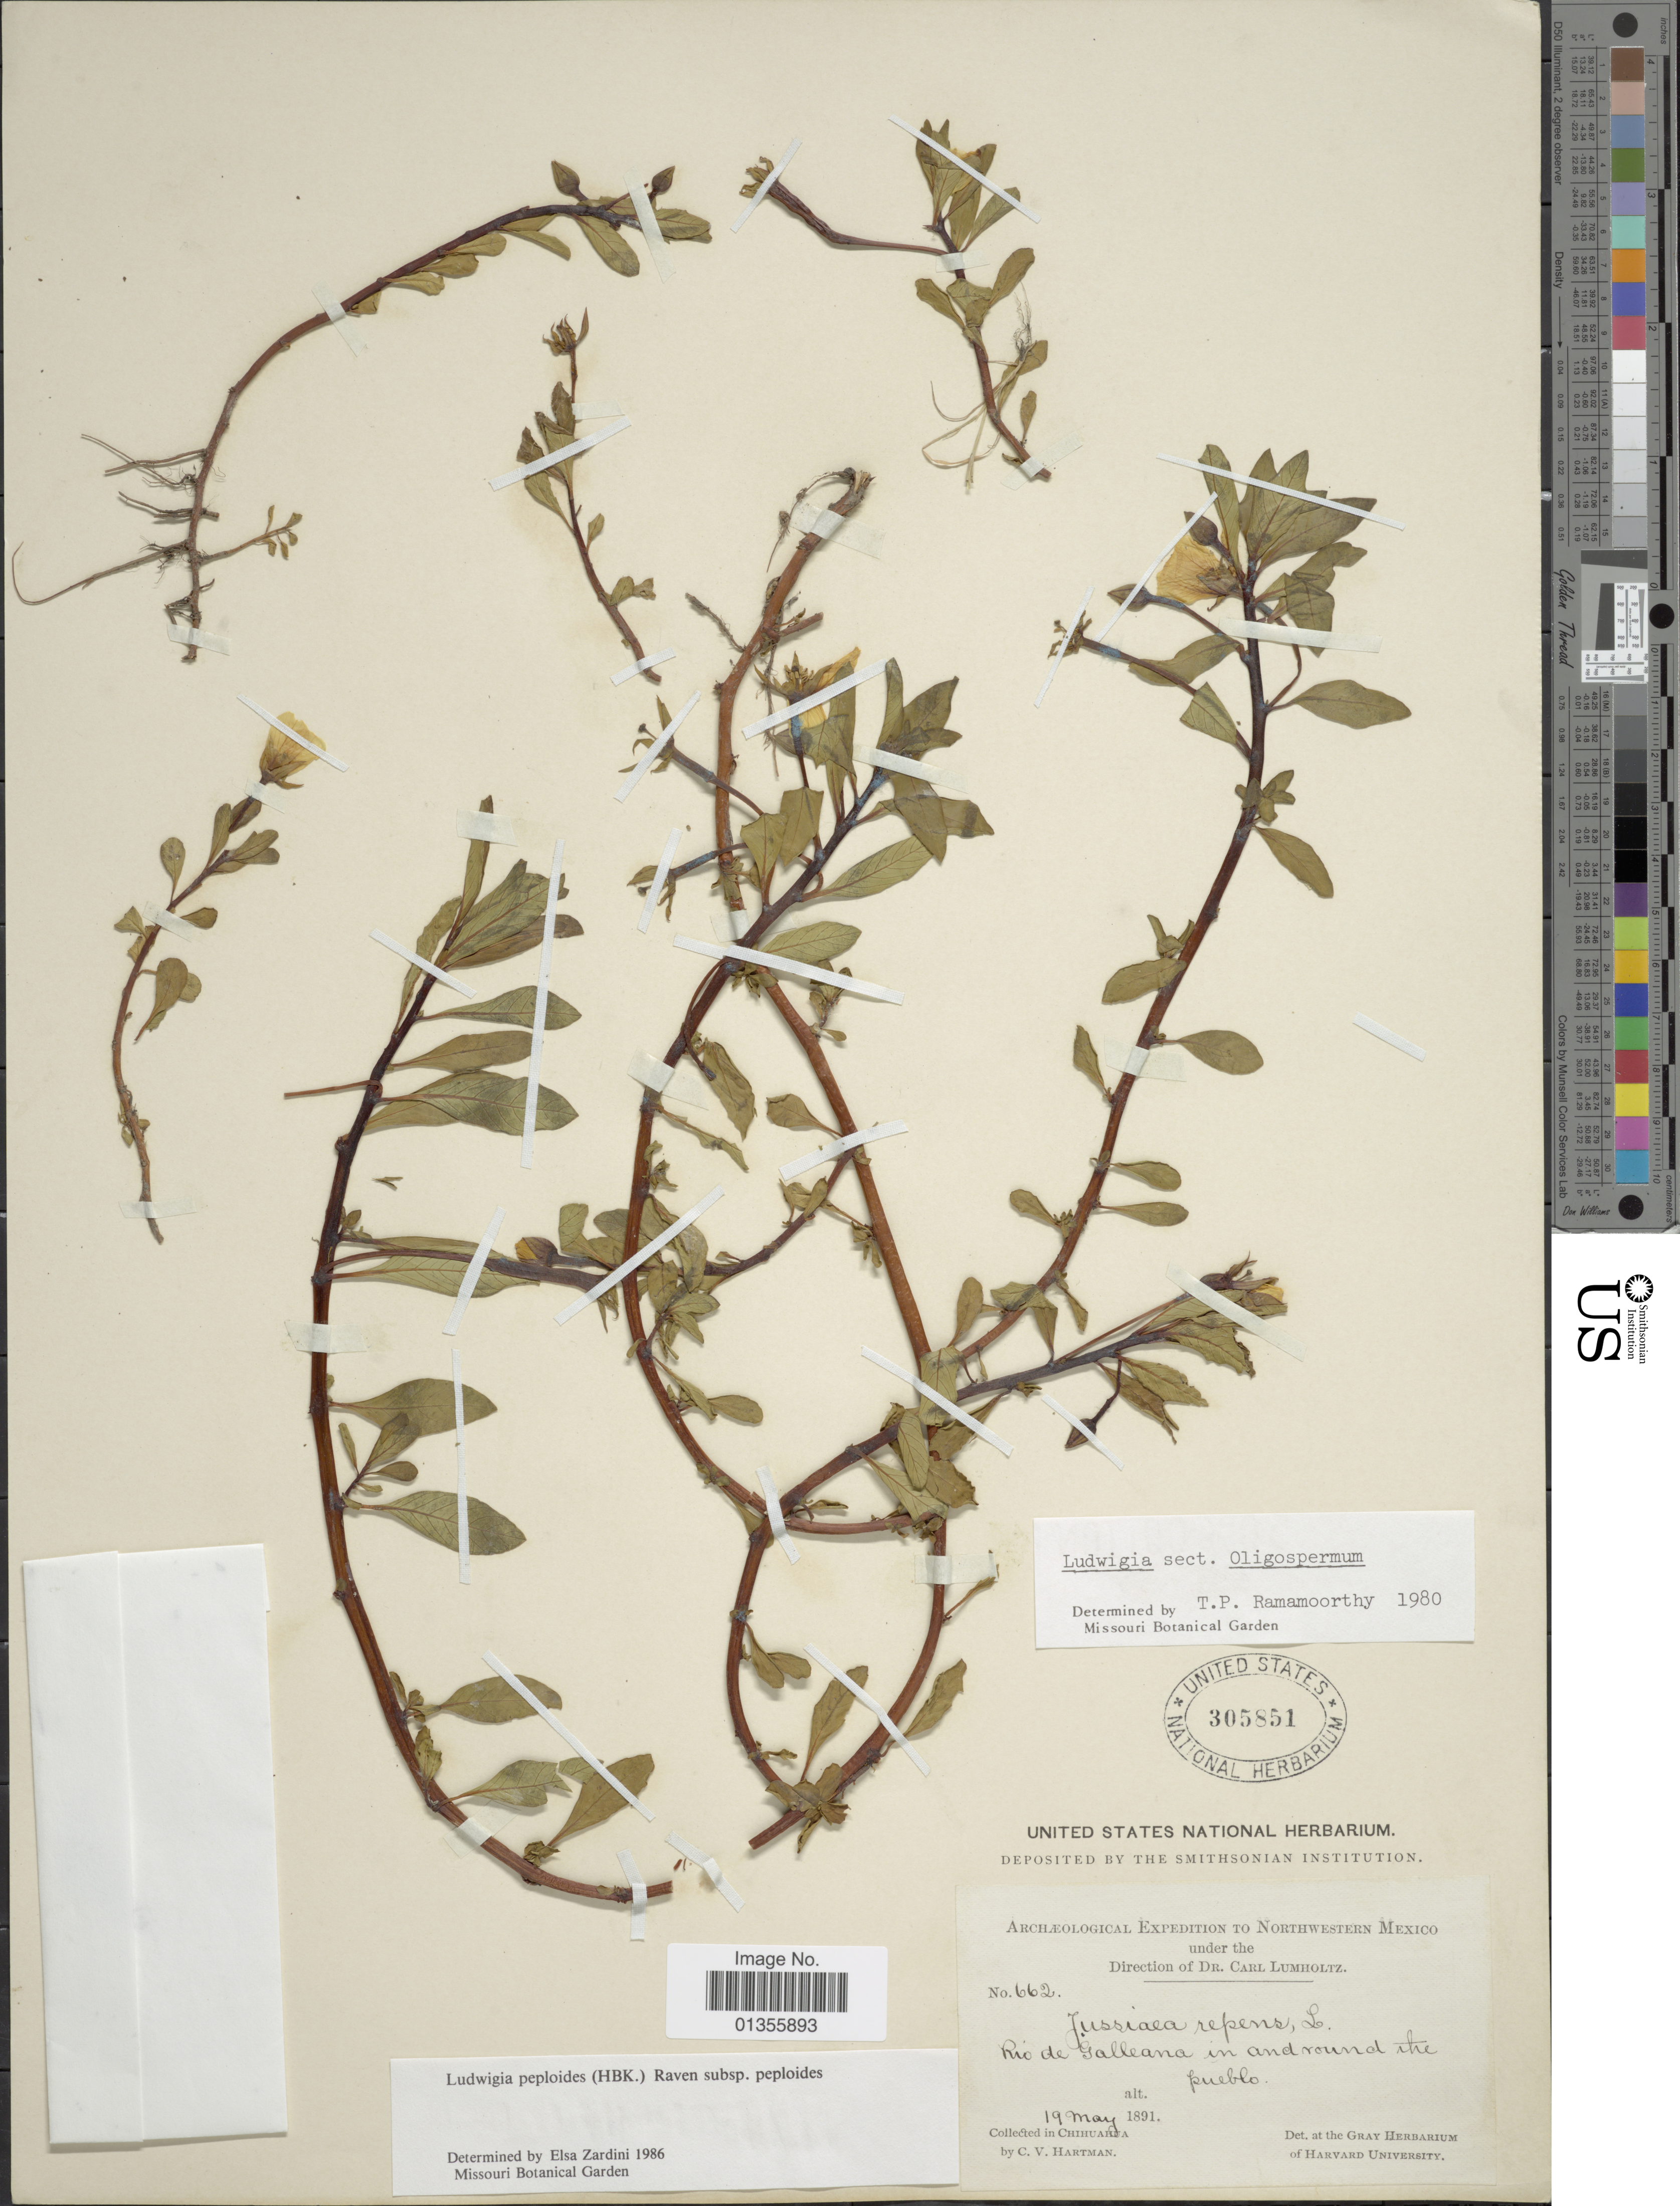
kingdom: Plantae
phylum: Tracheophyta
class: Magnoliopsida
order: Myrtales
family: Onagraceae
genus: Ludwigia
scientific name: Ludwigia peploides subsp. peploides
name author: (Kunth) P.H. Raven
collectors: C. V. Hartman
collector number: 662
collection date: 1891-05-19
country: Mexico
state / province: Chihuahua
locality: Rio de Galleana in and round the Pueblo.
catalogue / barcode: US 305851